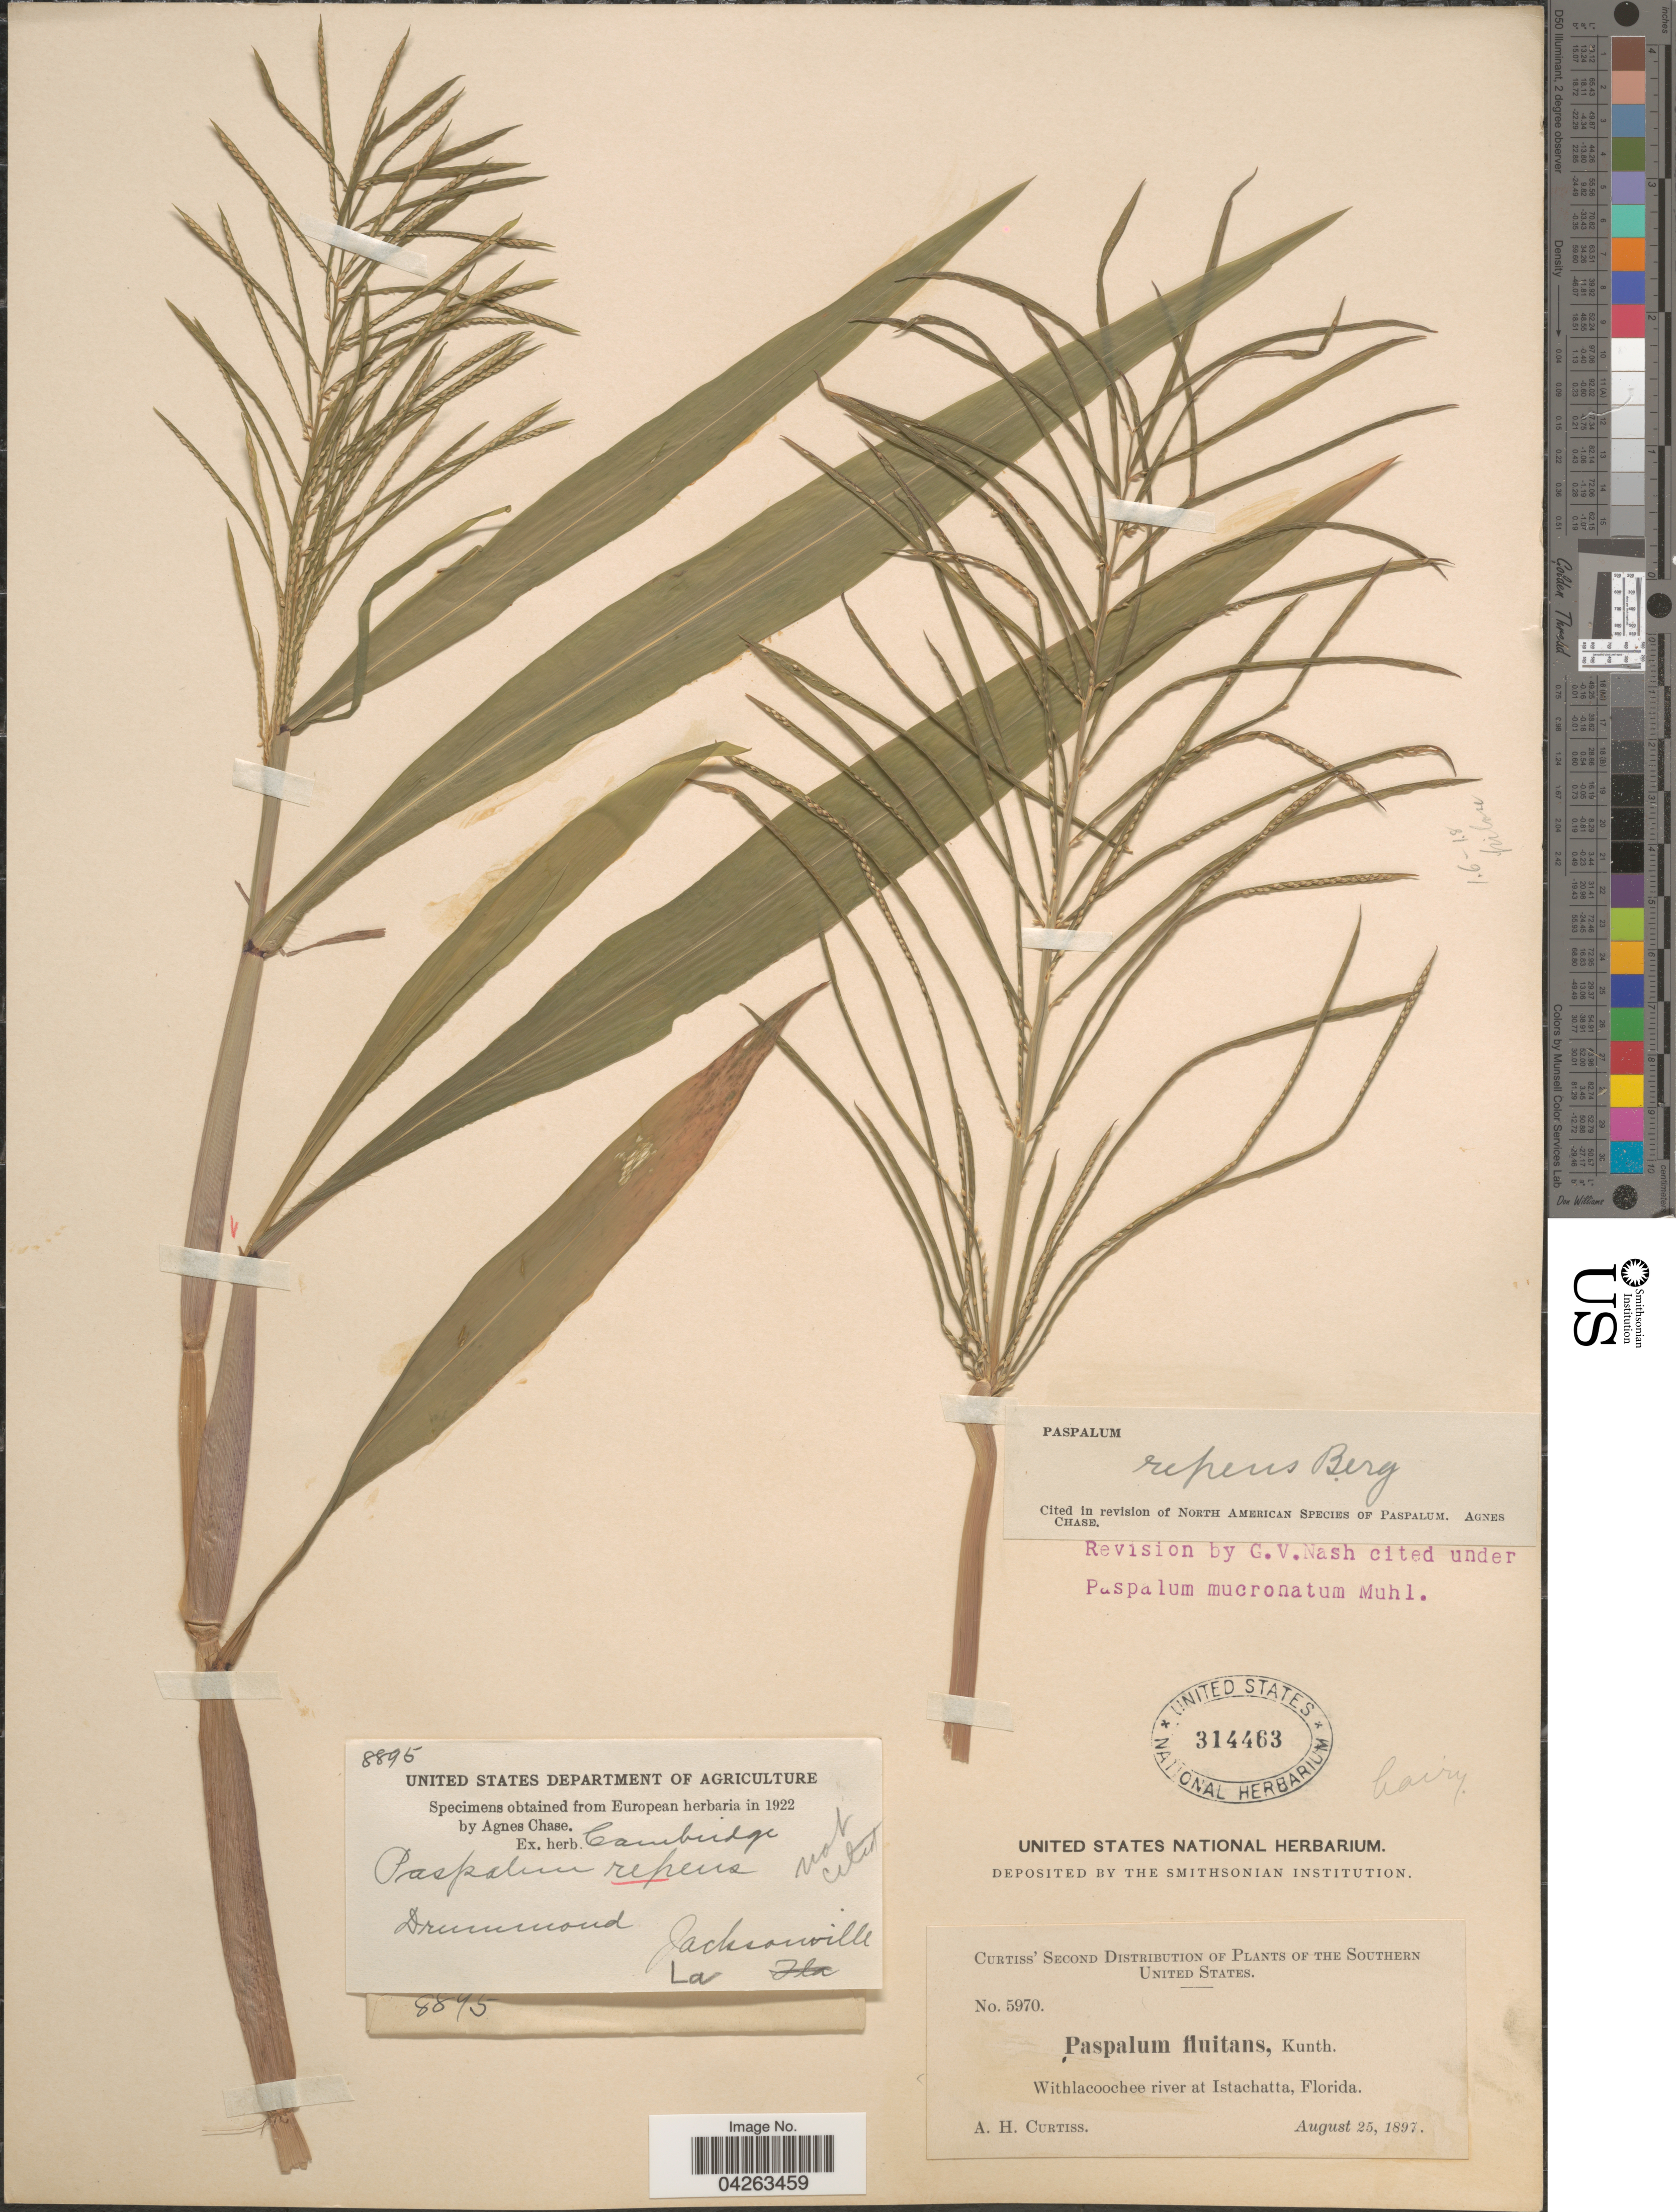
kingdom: Plantae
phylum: Tracheophyta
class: Liliopsida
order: Poales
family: Poaceae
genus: Paspalum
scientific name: Paspalum repens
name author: P.J. Bergius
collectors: A. H. Curtiss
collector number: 5970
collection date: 1897-08-25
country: United States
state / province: Florida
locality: The Southern United States. Withlacoochee river at Istachatta.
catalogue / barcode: US 314463-2